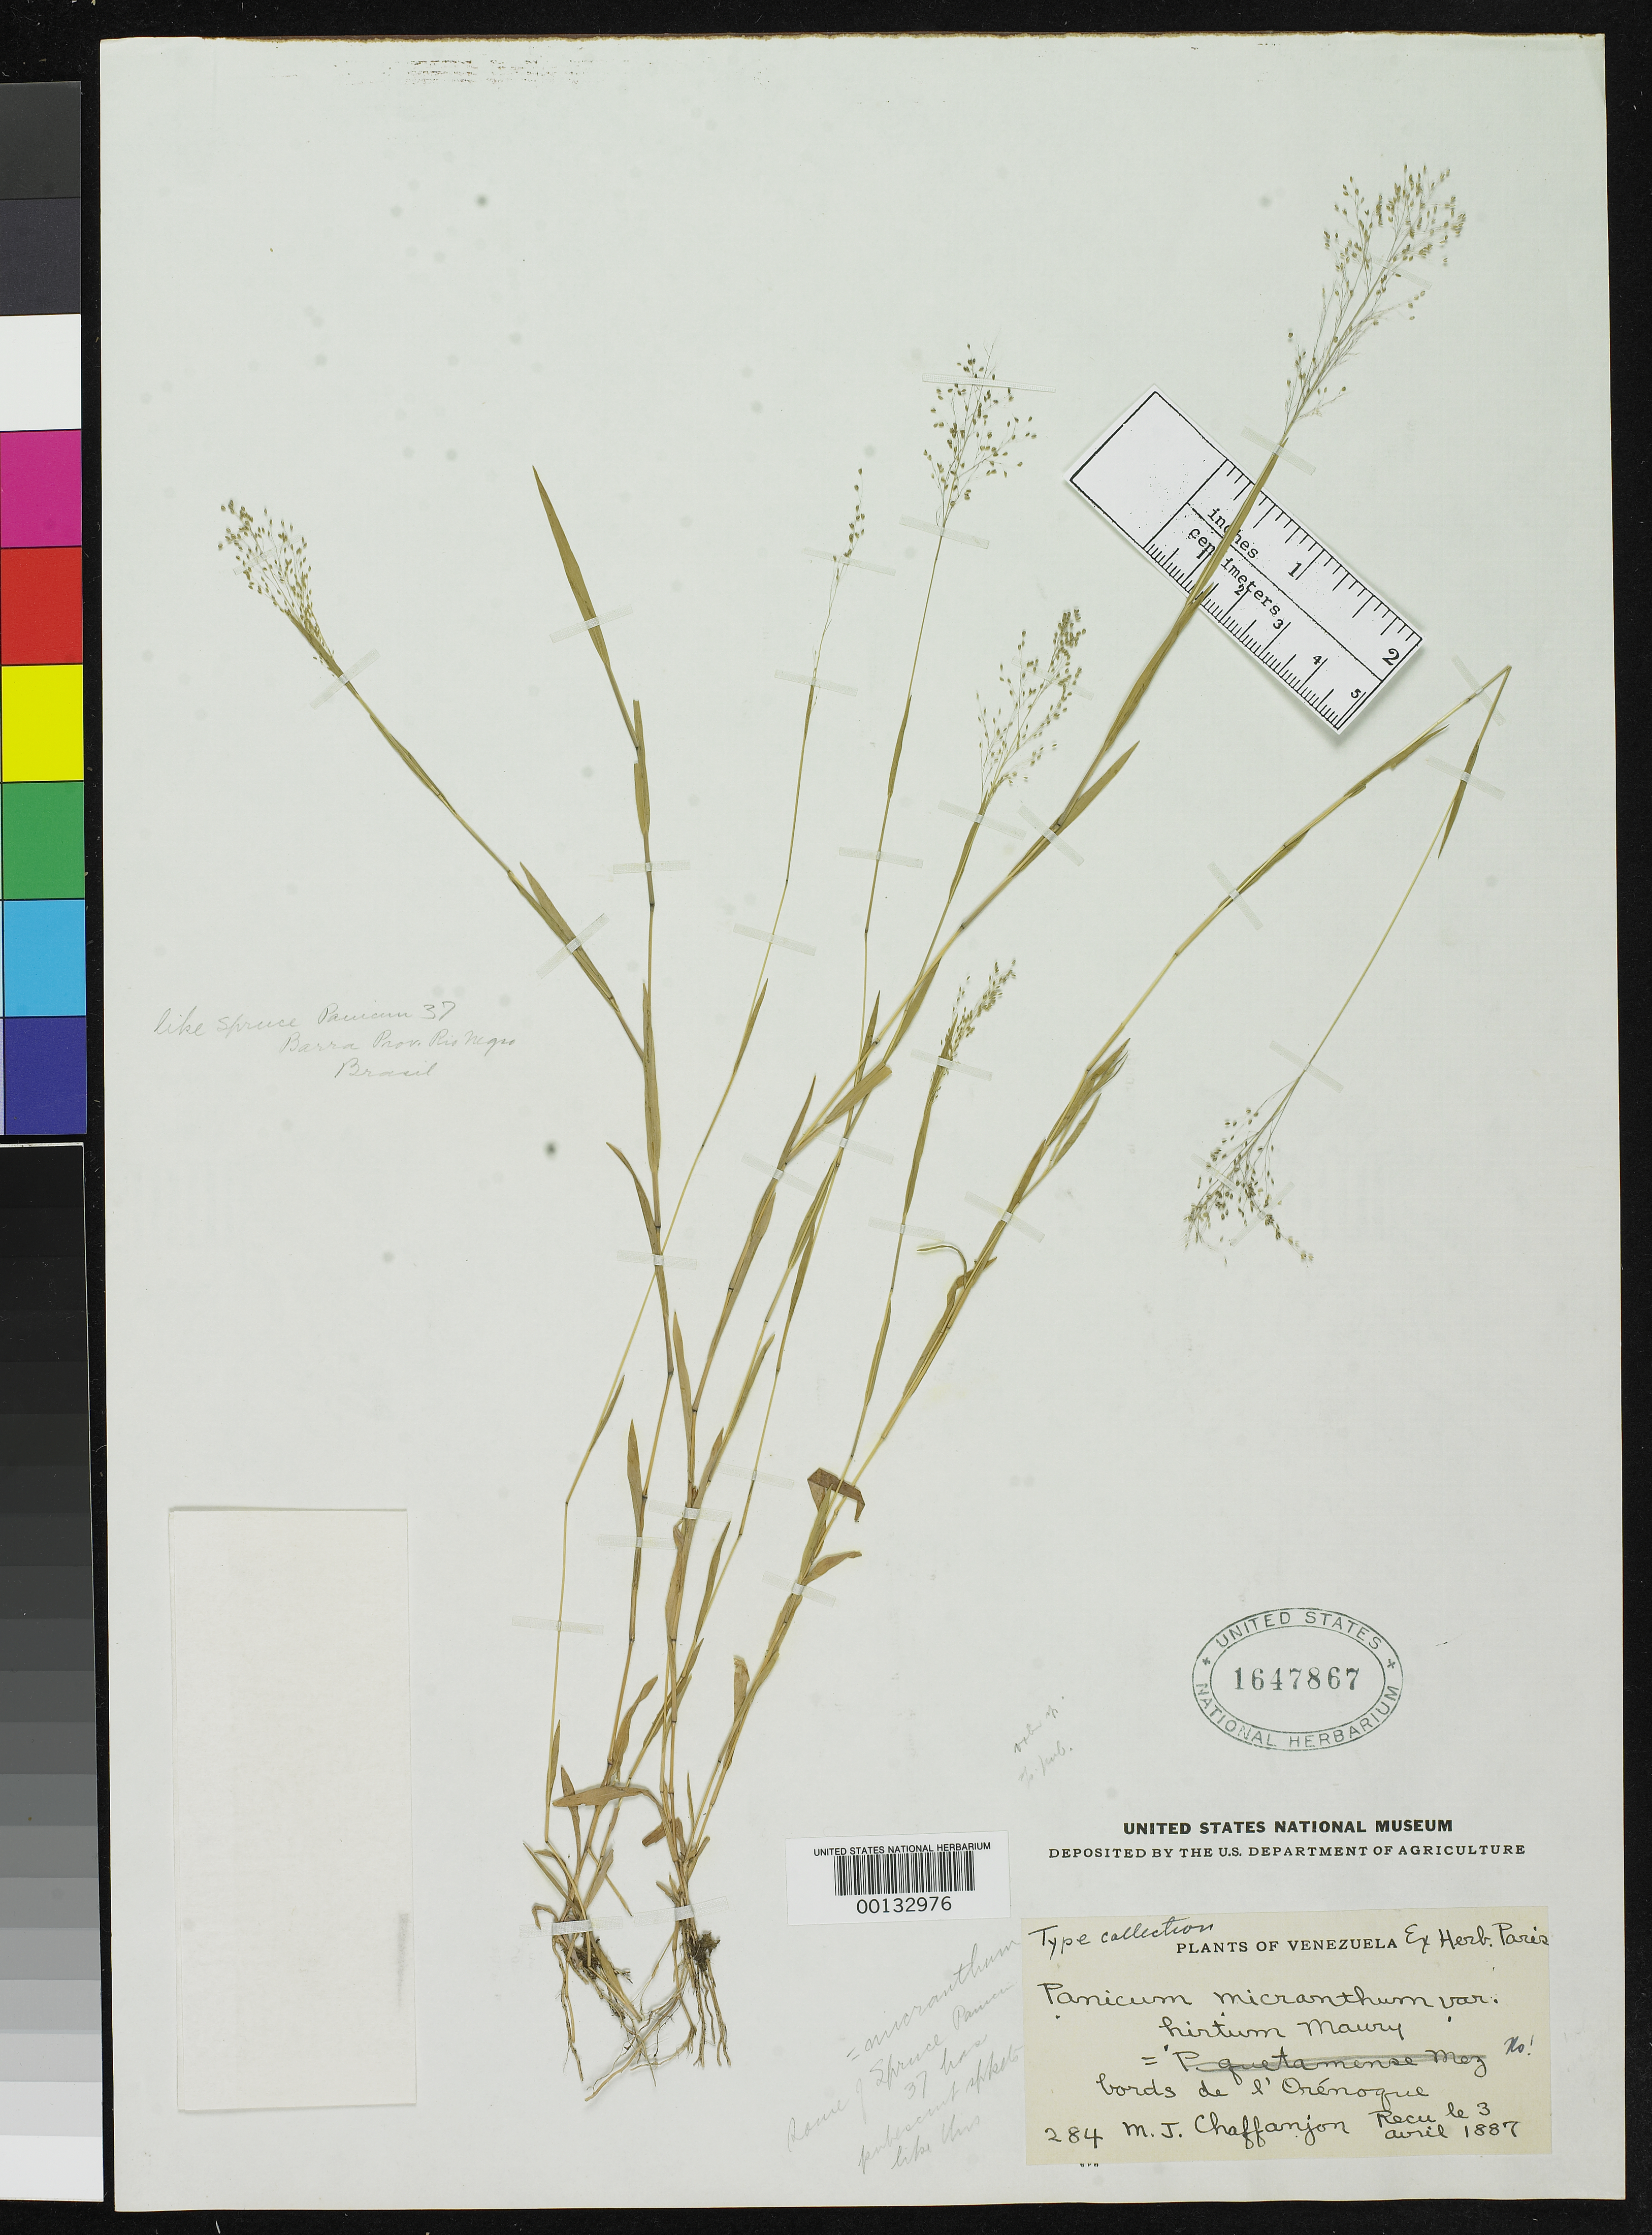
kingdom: Plantae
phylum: Tracheophyta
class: Liliopsida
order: Poales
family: Poaceae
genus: Panicum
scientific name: Panicum micranthum var. hirtum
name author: Maury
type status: Isotype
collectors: J. Chaffanjon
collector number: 284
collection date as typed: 03 Apr 1887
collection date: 1887-04-03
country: Venezuela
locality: Cerro Corichaud, Orenoque.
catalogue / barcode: US 1647867